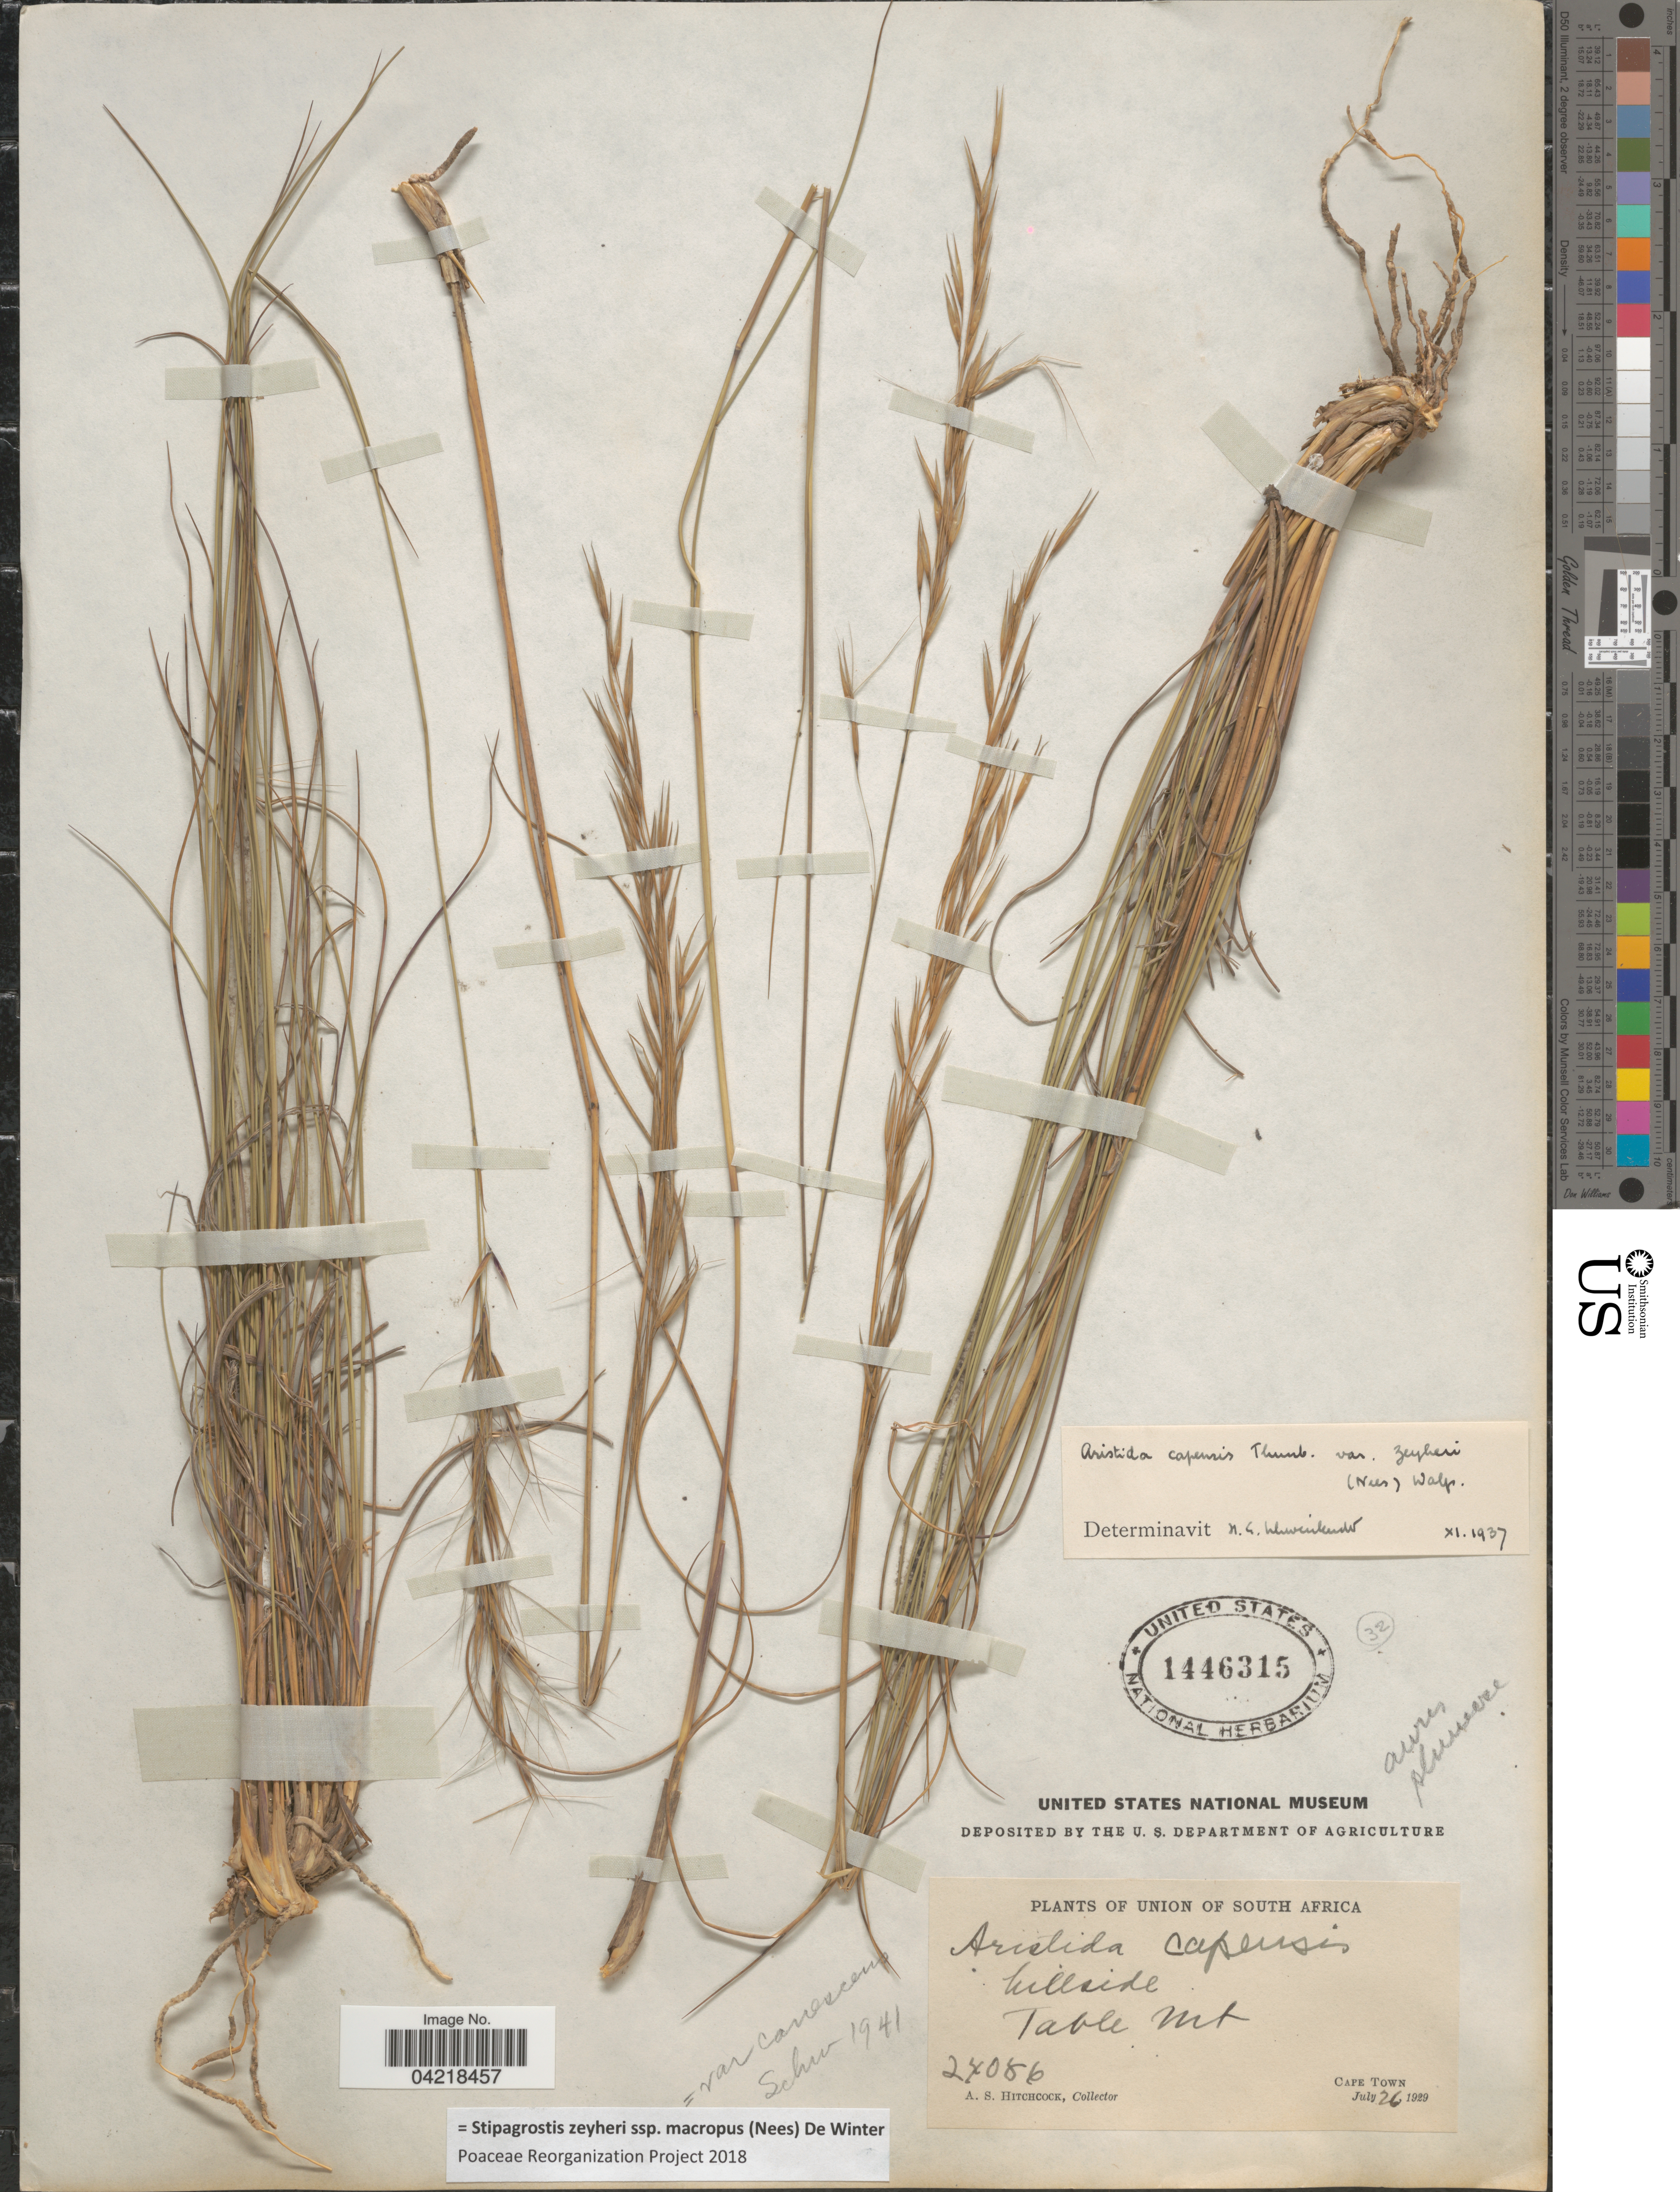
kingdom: Plantae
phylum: Tracheophyta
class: Liliopsida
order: Poales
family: Poaceae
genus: Stipagrostis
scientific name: Stipagrostis zeyheri subsp. macropus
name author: (Nees) De Winter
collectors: A. S. Hitchcock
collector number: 24086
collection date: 1929-07-26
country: South Africa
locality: Union of South Africa. Hillside. Table Mt. Cape Town.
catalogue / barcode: US 1446315